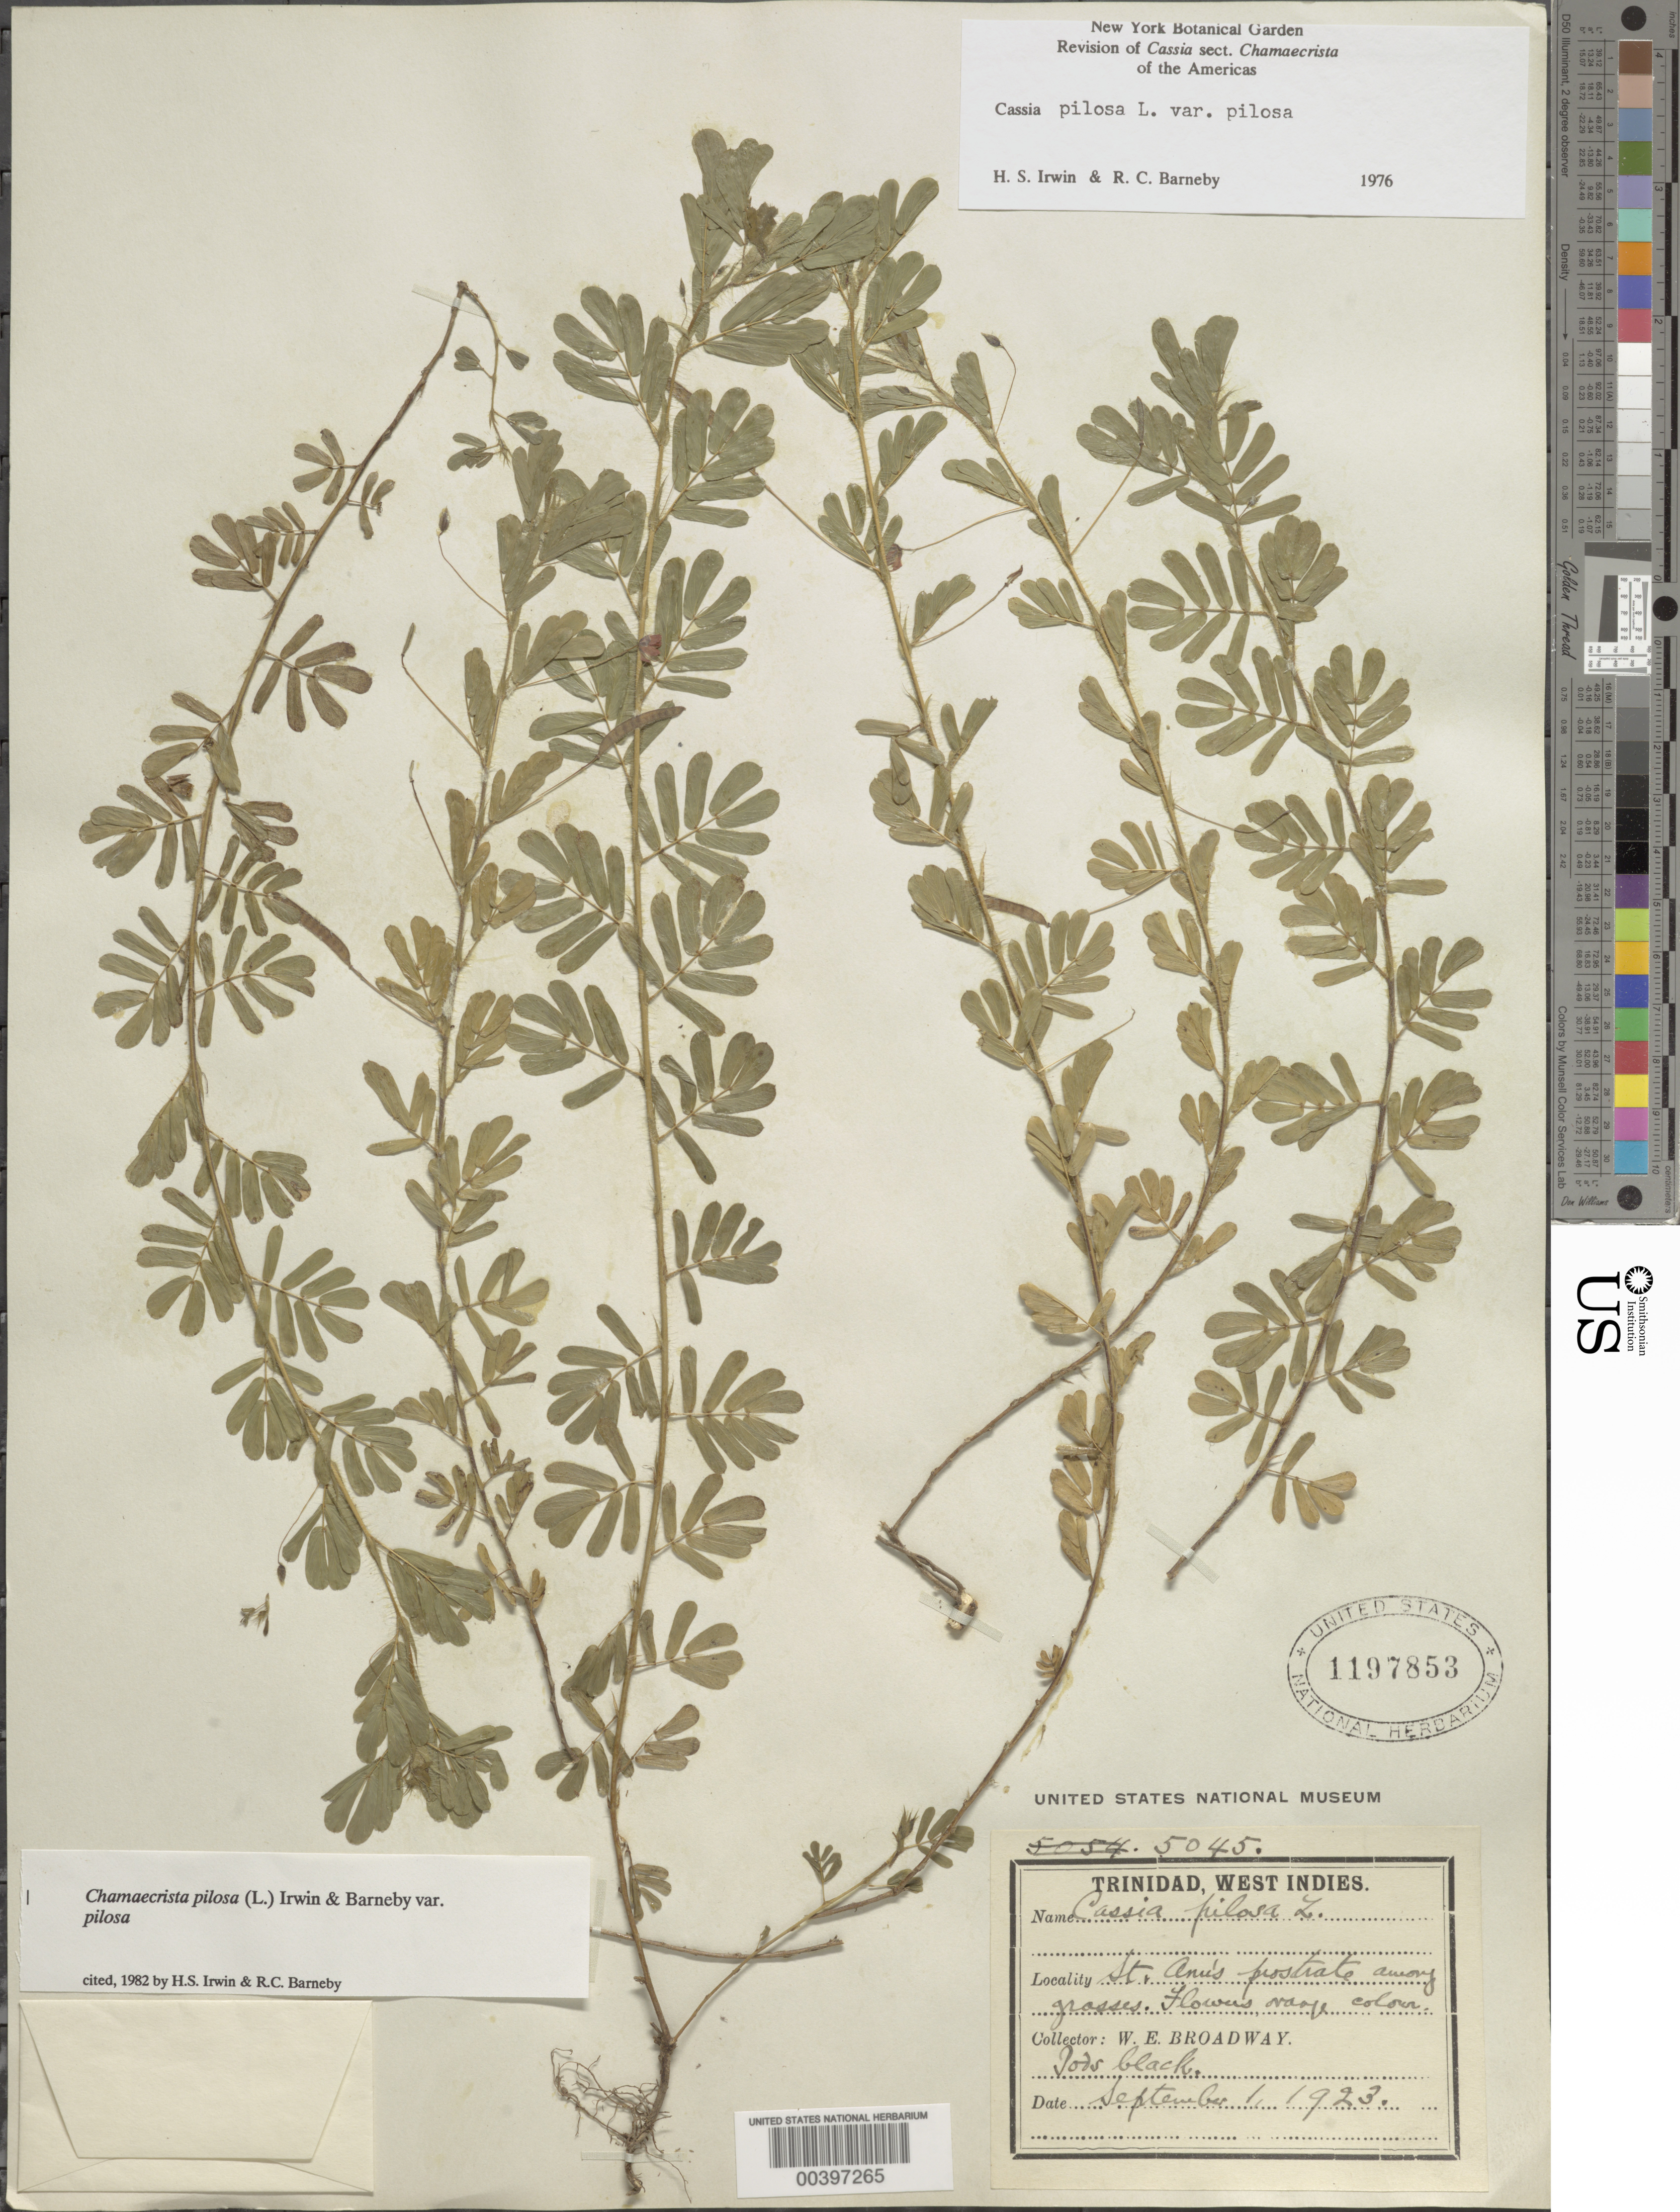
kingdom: Plantae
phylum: Tracheophyta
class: Magnoliopsida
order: Fabales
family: Fabaceae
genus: Chamaecrista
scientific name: Chamaecrista pilosa var. pilosa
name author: (L.) Greene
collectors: W. E. Broadway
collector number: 5045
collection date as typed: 01 Sep 1923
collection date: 1923-09-01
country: Trinidad and Tobago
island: Trinidad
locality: St. ann's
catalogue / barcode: US 1197853